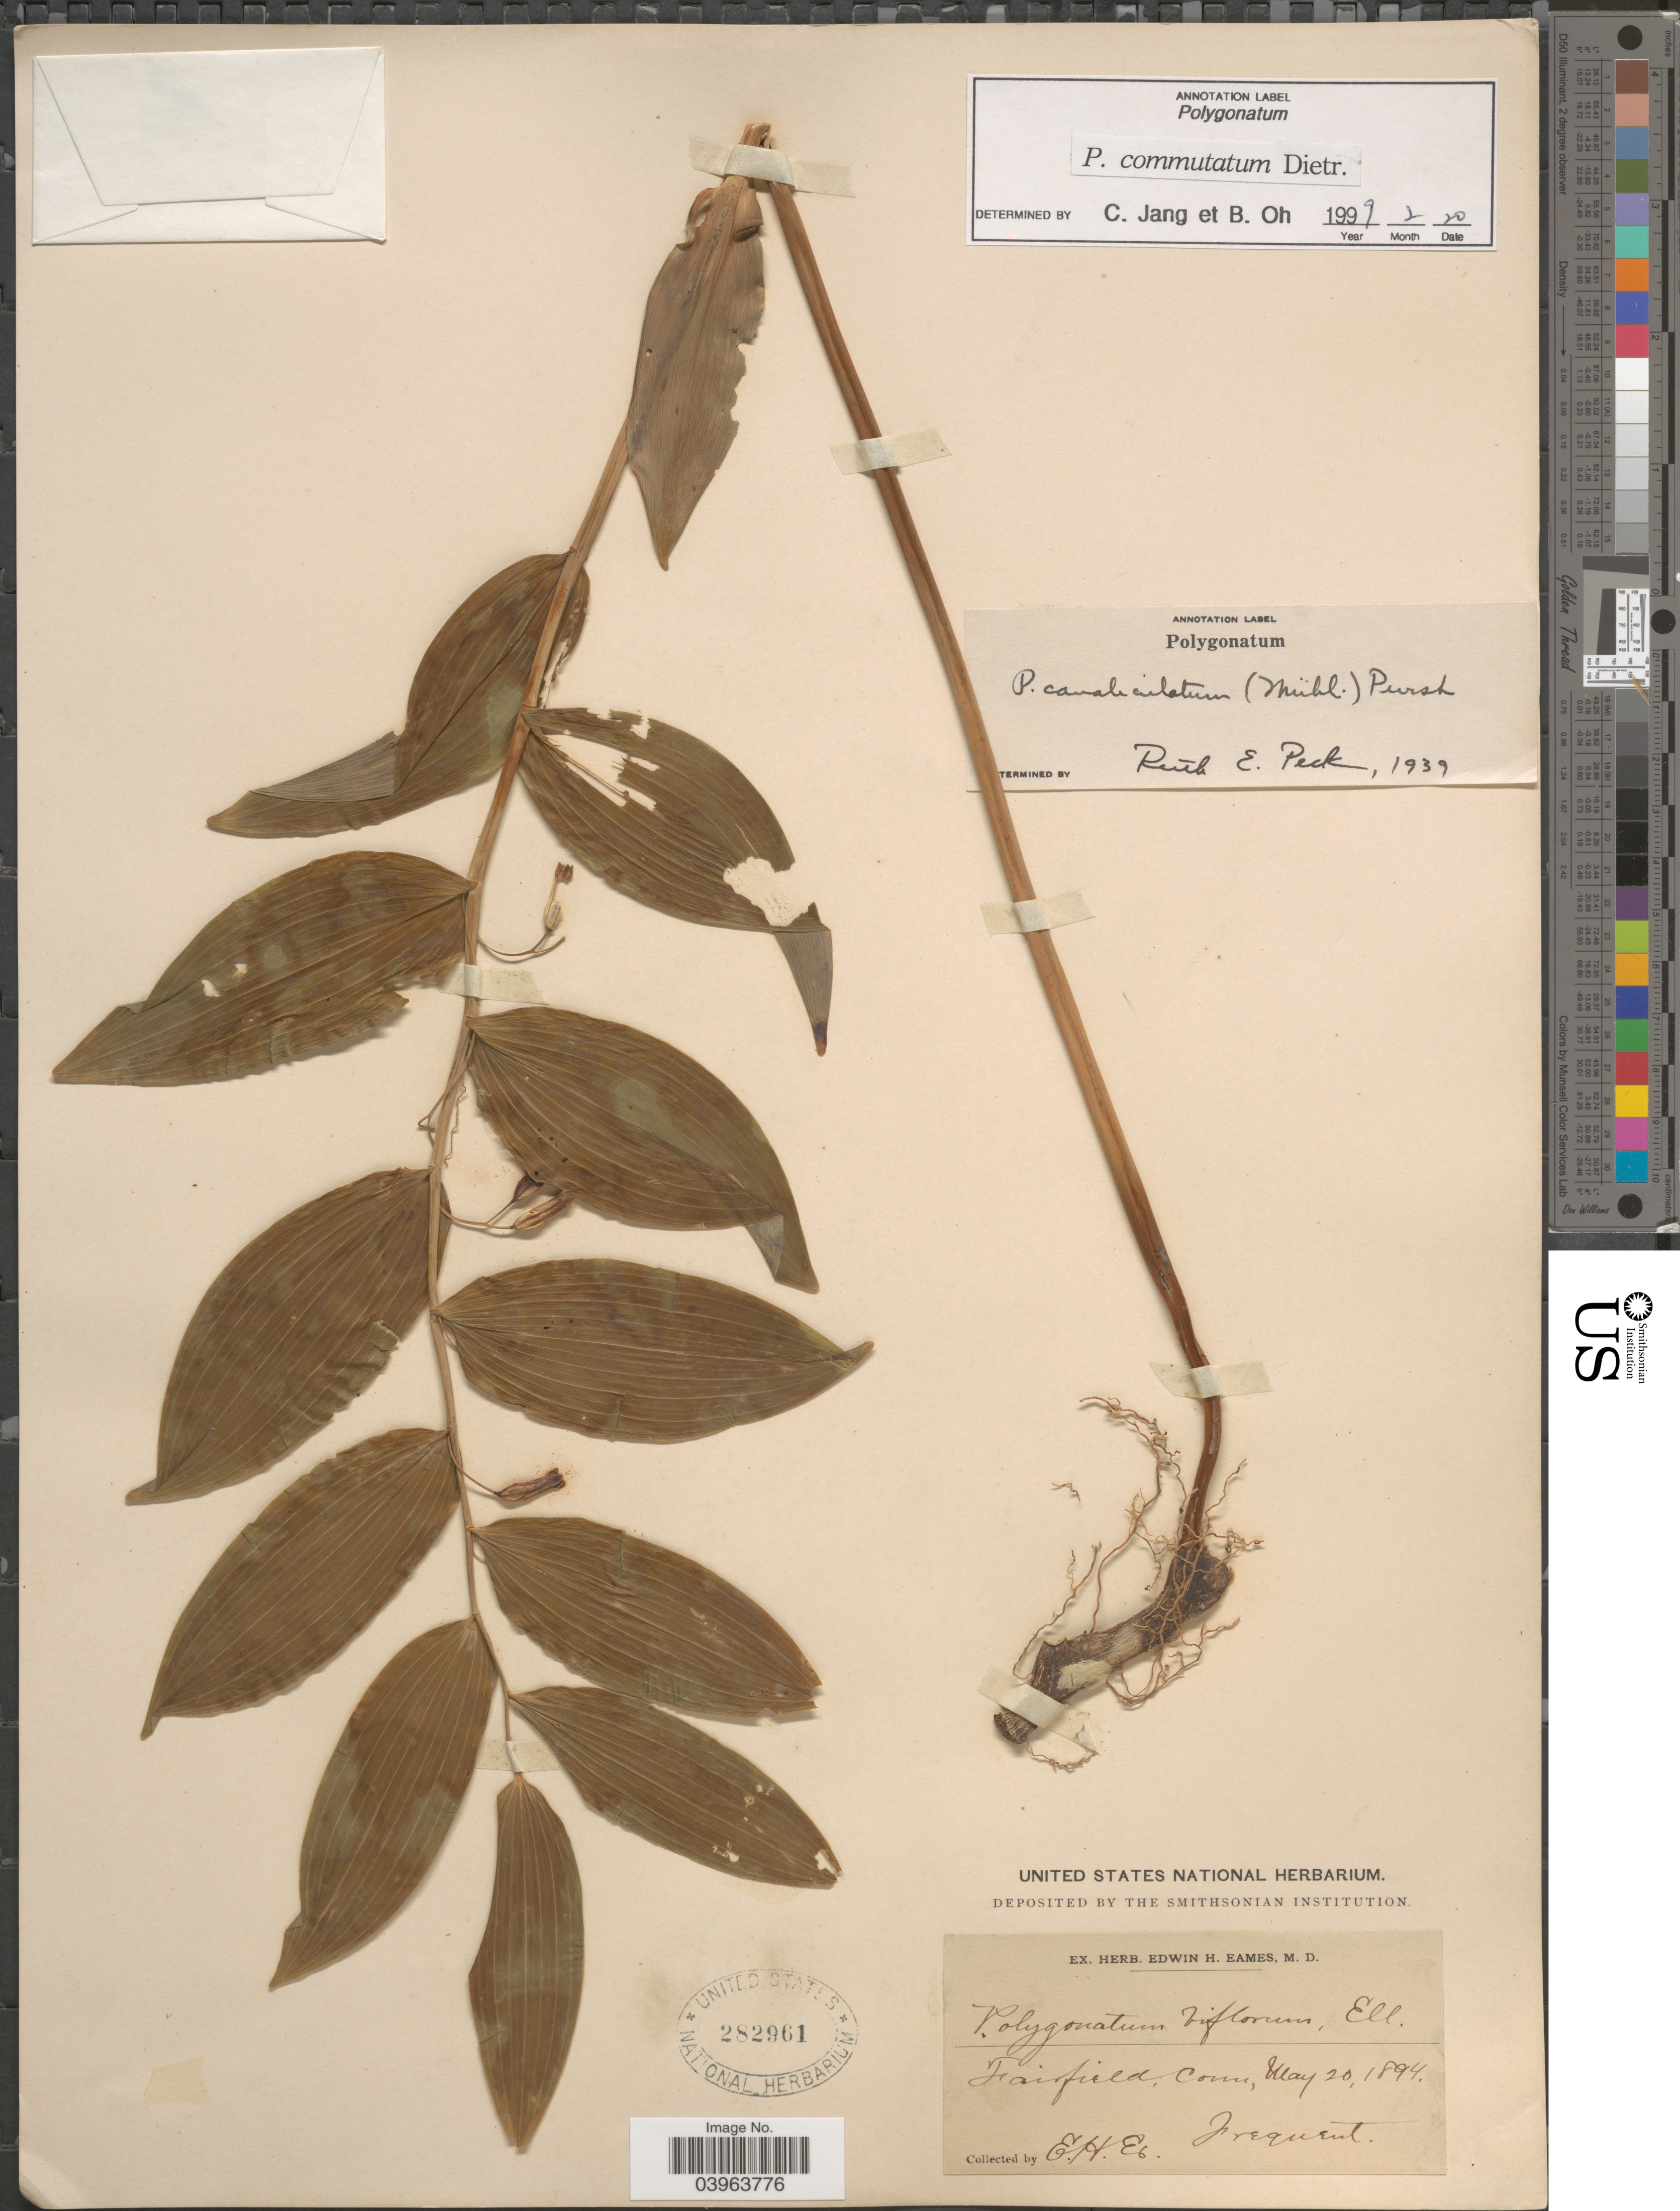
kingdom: Plantae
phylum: Tracheophyta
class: Liliopsida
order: Asparagales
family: Asparagaceae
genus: Polygonatum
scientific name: Polygonatum commutatum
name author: (Schult. f.) A. Dietr.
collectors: E. H. Eames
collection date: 1894-05-20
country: United States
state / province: Connecticut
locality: Fairfield.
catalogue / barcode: US 282961